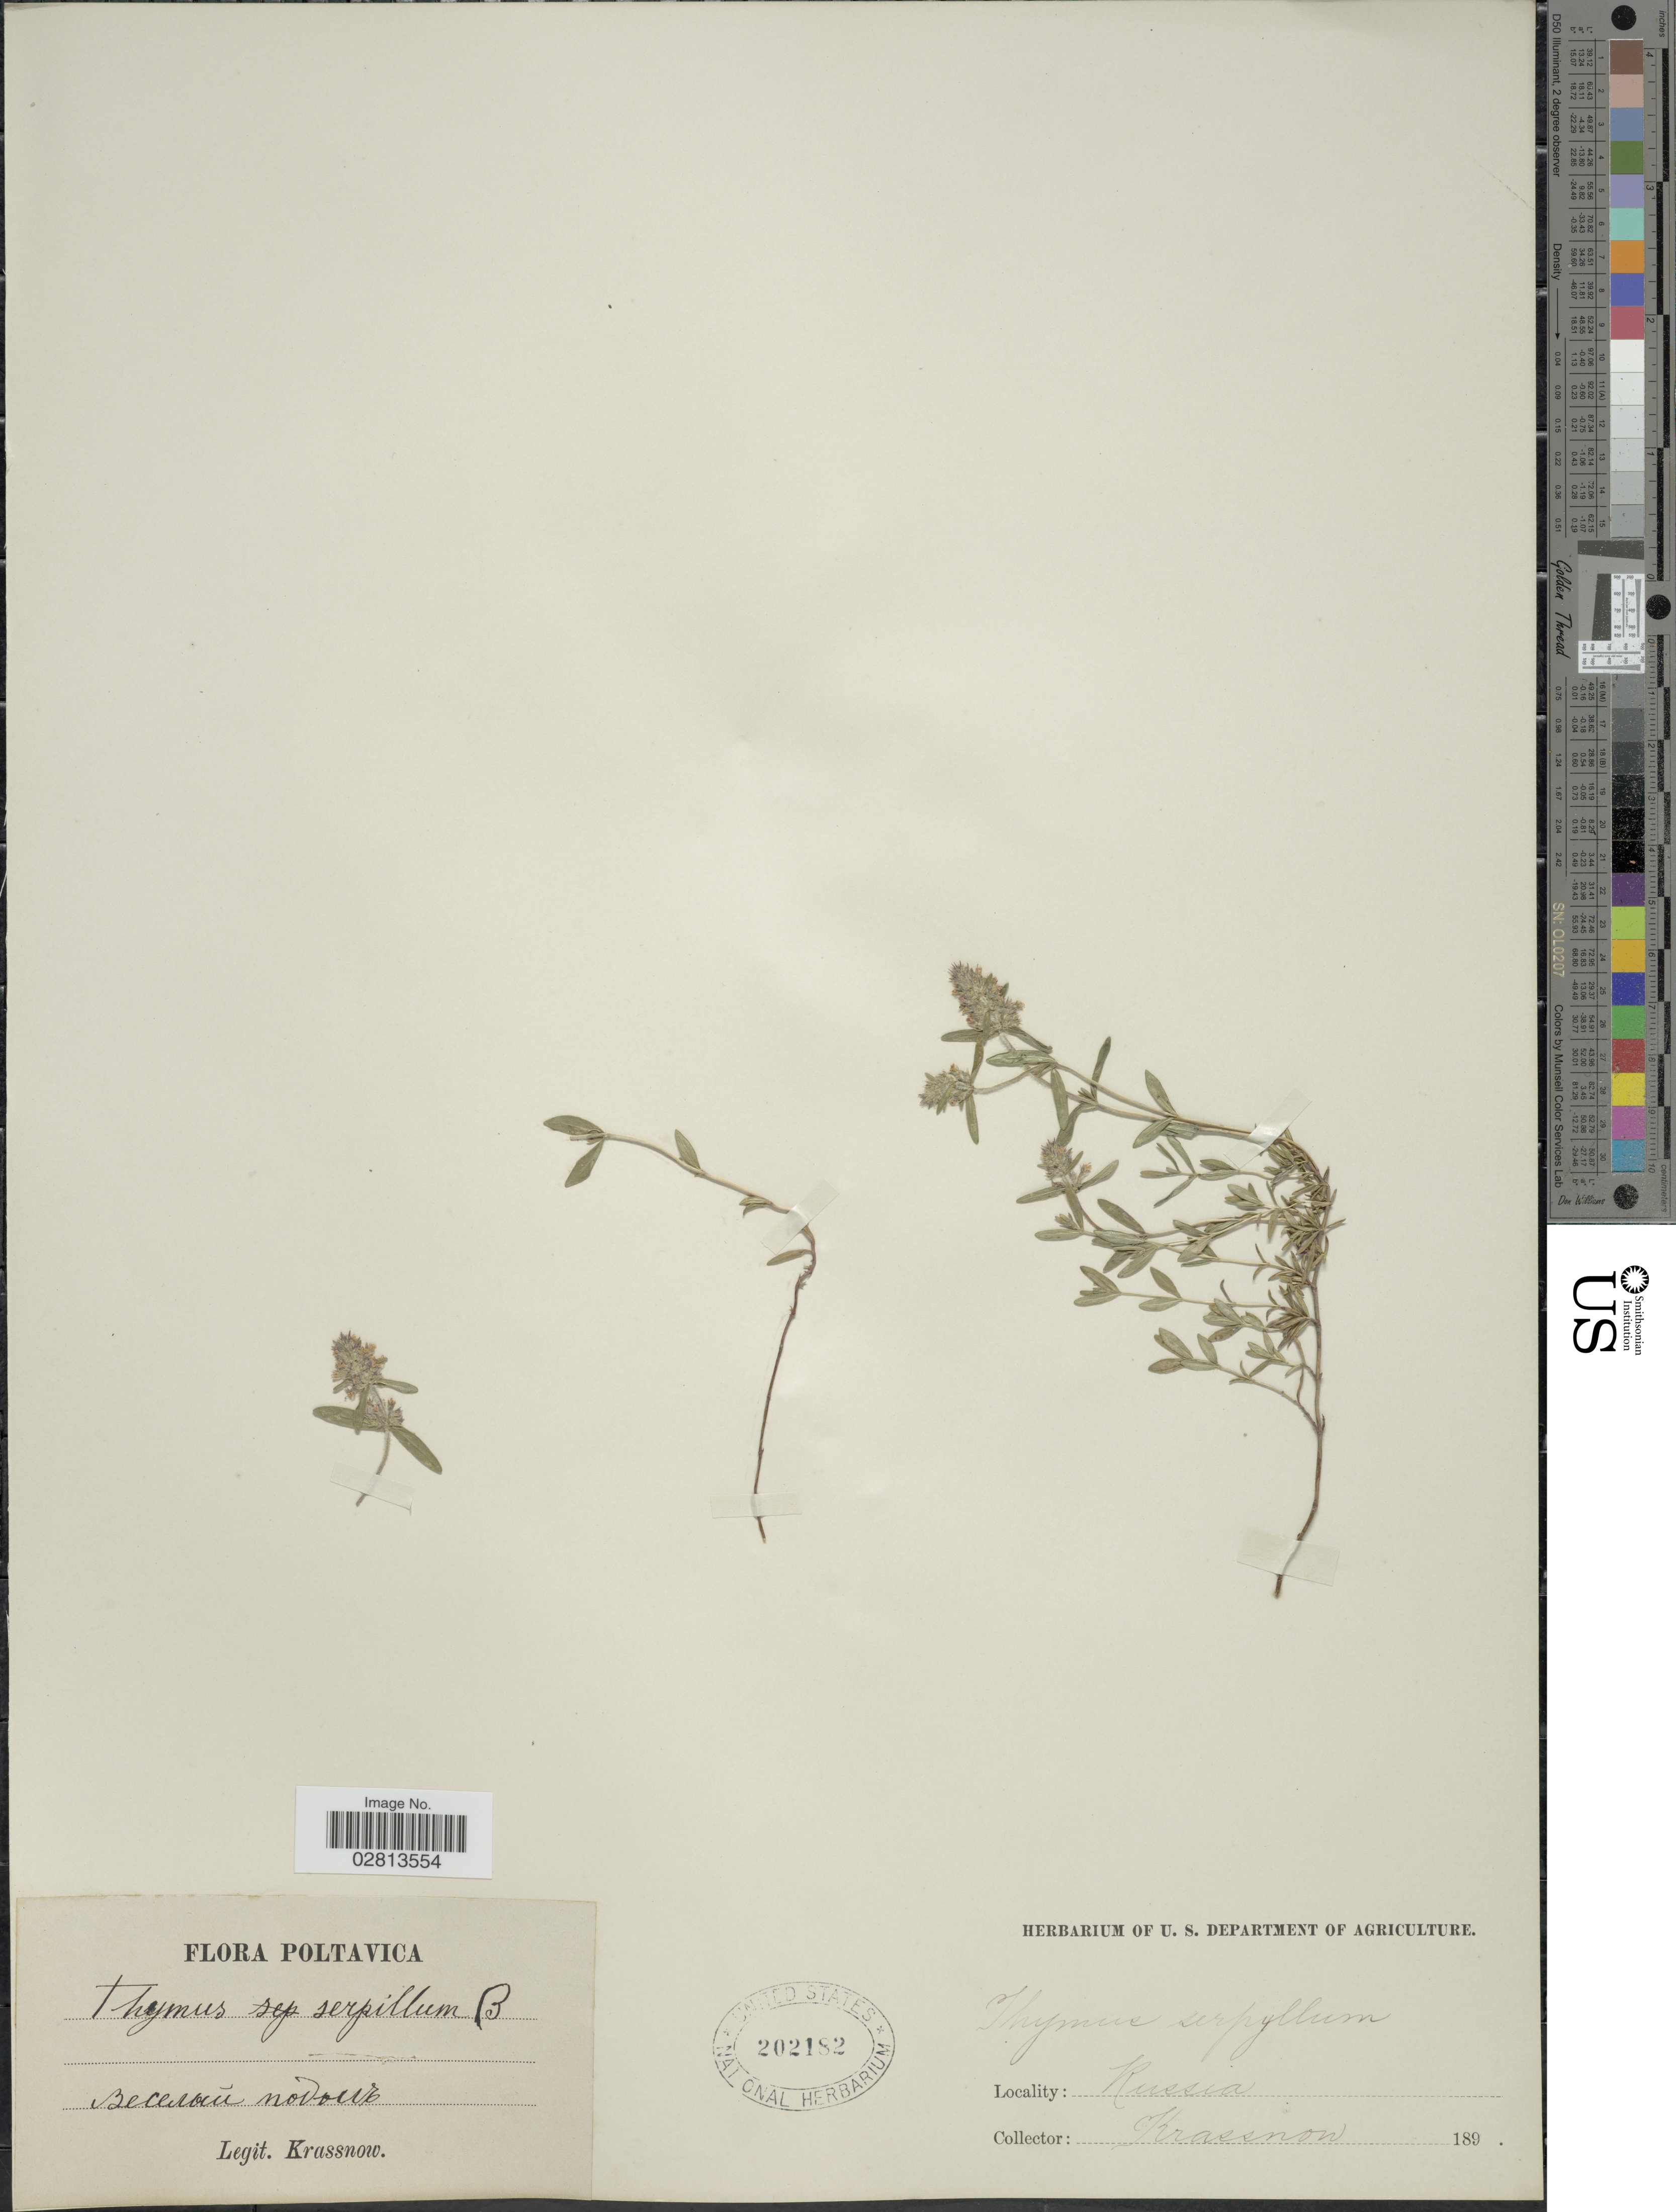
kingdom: Plantae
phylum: Tracheophyta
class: Magnoliopsida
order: Lamiales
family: Lamiaceae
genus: Thymus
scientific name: Thymus serpyllum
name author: L.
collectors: -. Krassnow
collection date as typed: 189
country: Ukraine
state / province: Poltava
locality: Veselyy Podol.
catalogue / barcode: US 202182